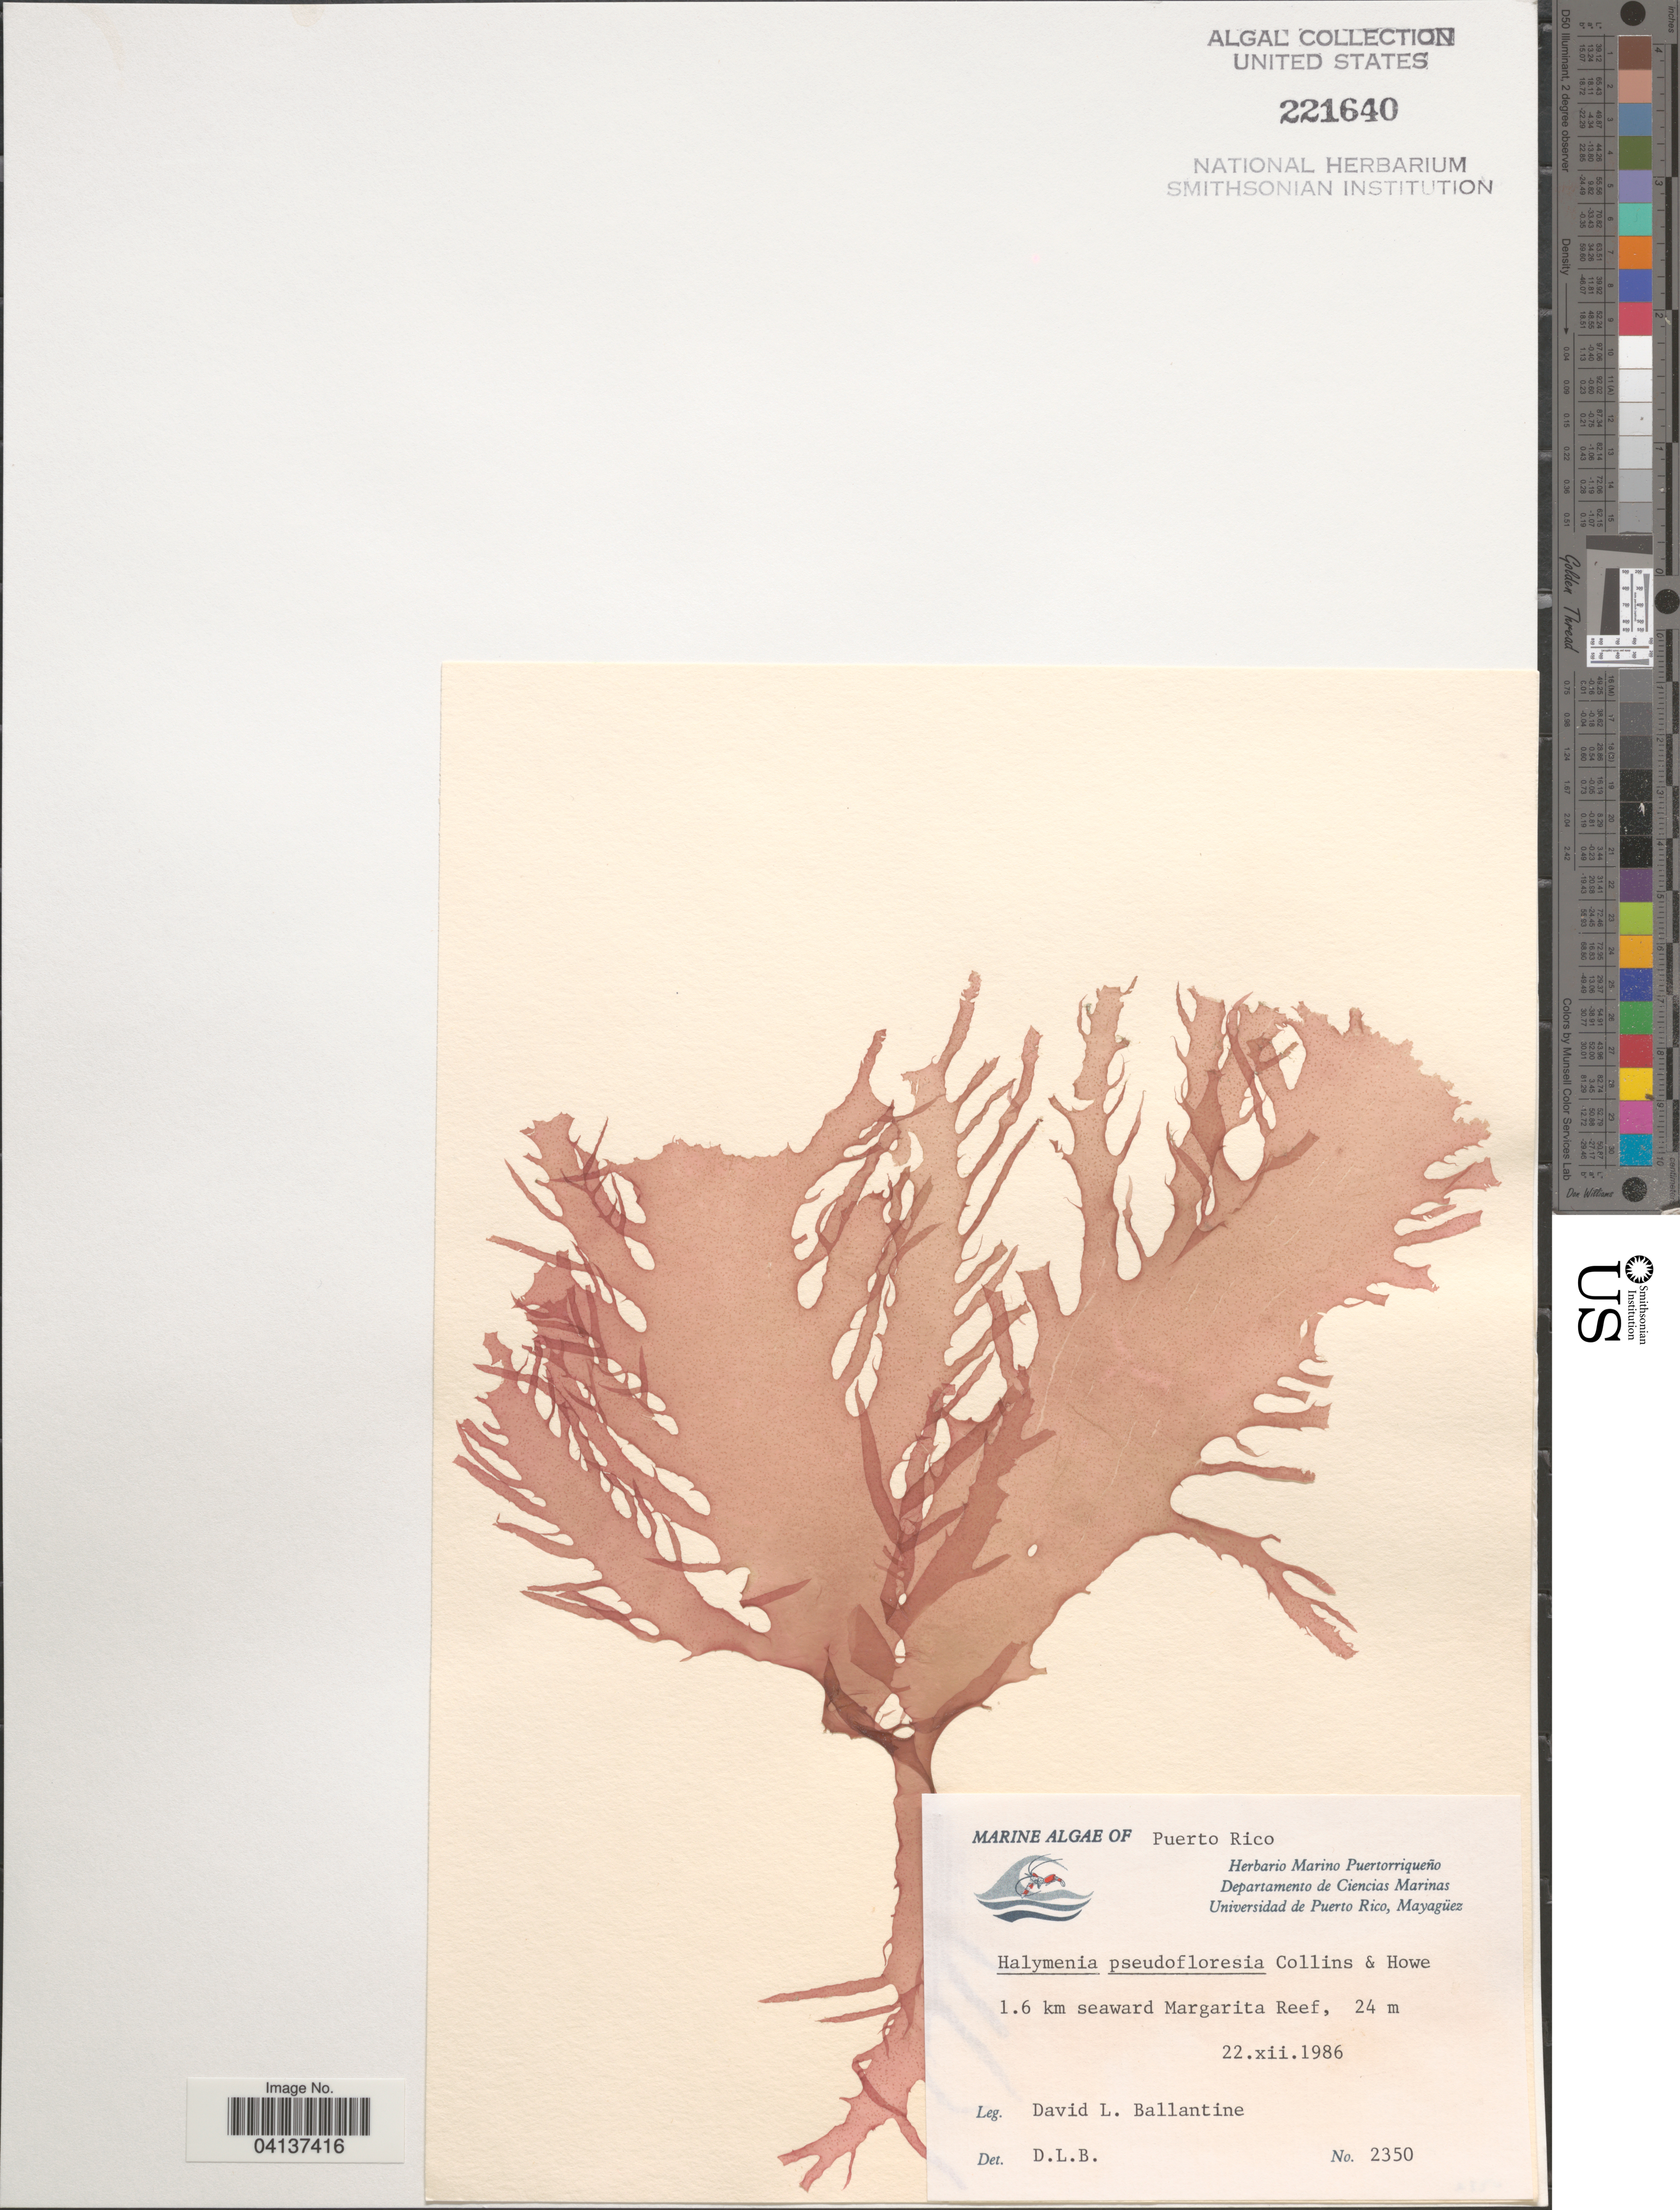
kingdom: Plantae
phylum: Rhodophyta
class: Florideophyceae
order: Halymeniales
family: Halymeniaceae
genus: Halymenia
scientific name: Halymenia pseudofloresia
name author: Collins & M. Howe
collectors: D.L. Ballantine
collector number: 2350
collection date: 1986-12-22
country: Puerto Rico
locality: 1.6 km seaward Margarita Reef.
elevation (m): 24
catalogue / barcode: US 221640